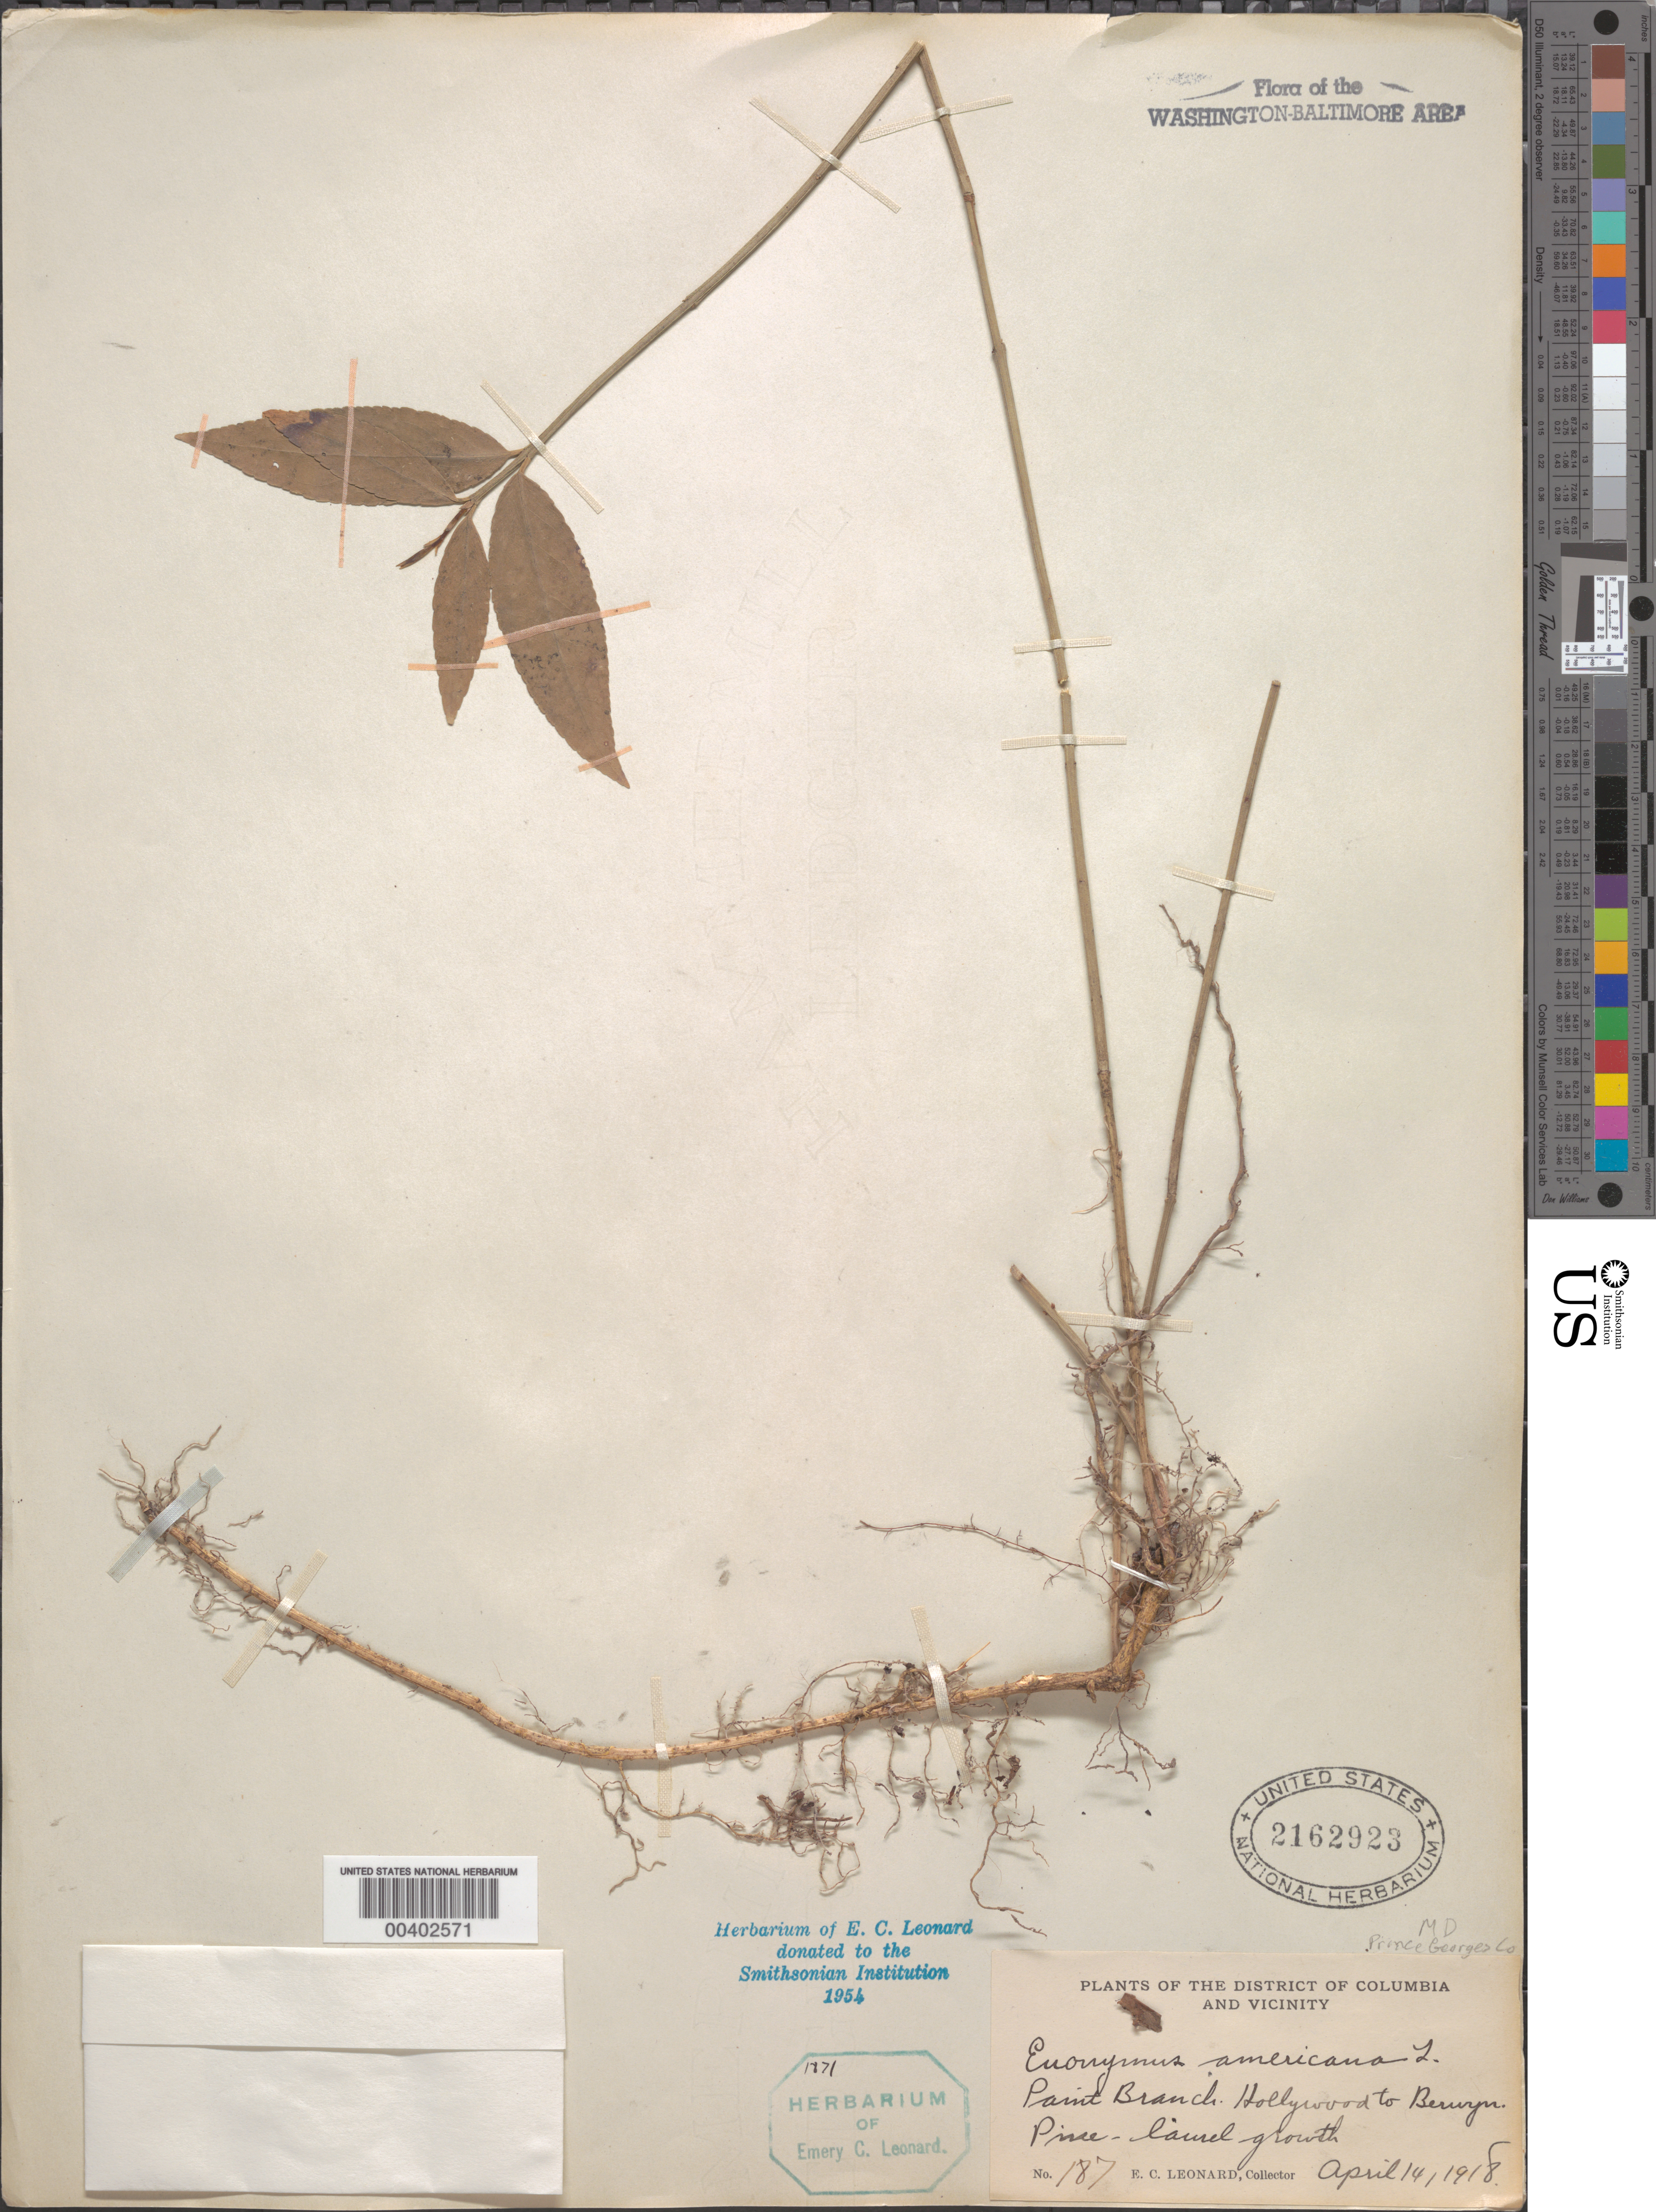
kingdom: Plantae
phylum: Tracheophyta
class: Magnoliopsida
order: Celastrales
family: Celastraceae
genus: Euonymus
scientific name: Euonymus americanus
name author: L.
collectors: E. C. Leonard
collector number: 187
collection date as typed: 14 Apr 1918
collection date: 1918-04-14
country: United States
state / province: Maryland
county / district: Prince George's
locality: Paint Branch, Hollywood to Berwyn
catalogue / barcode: US 2162923